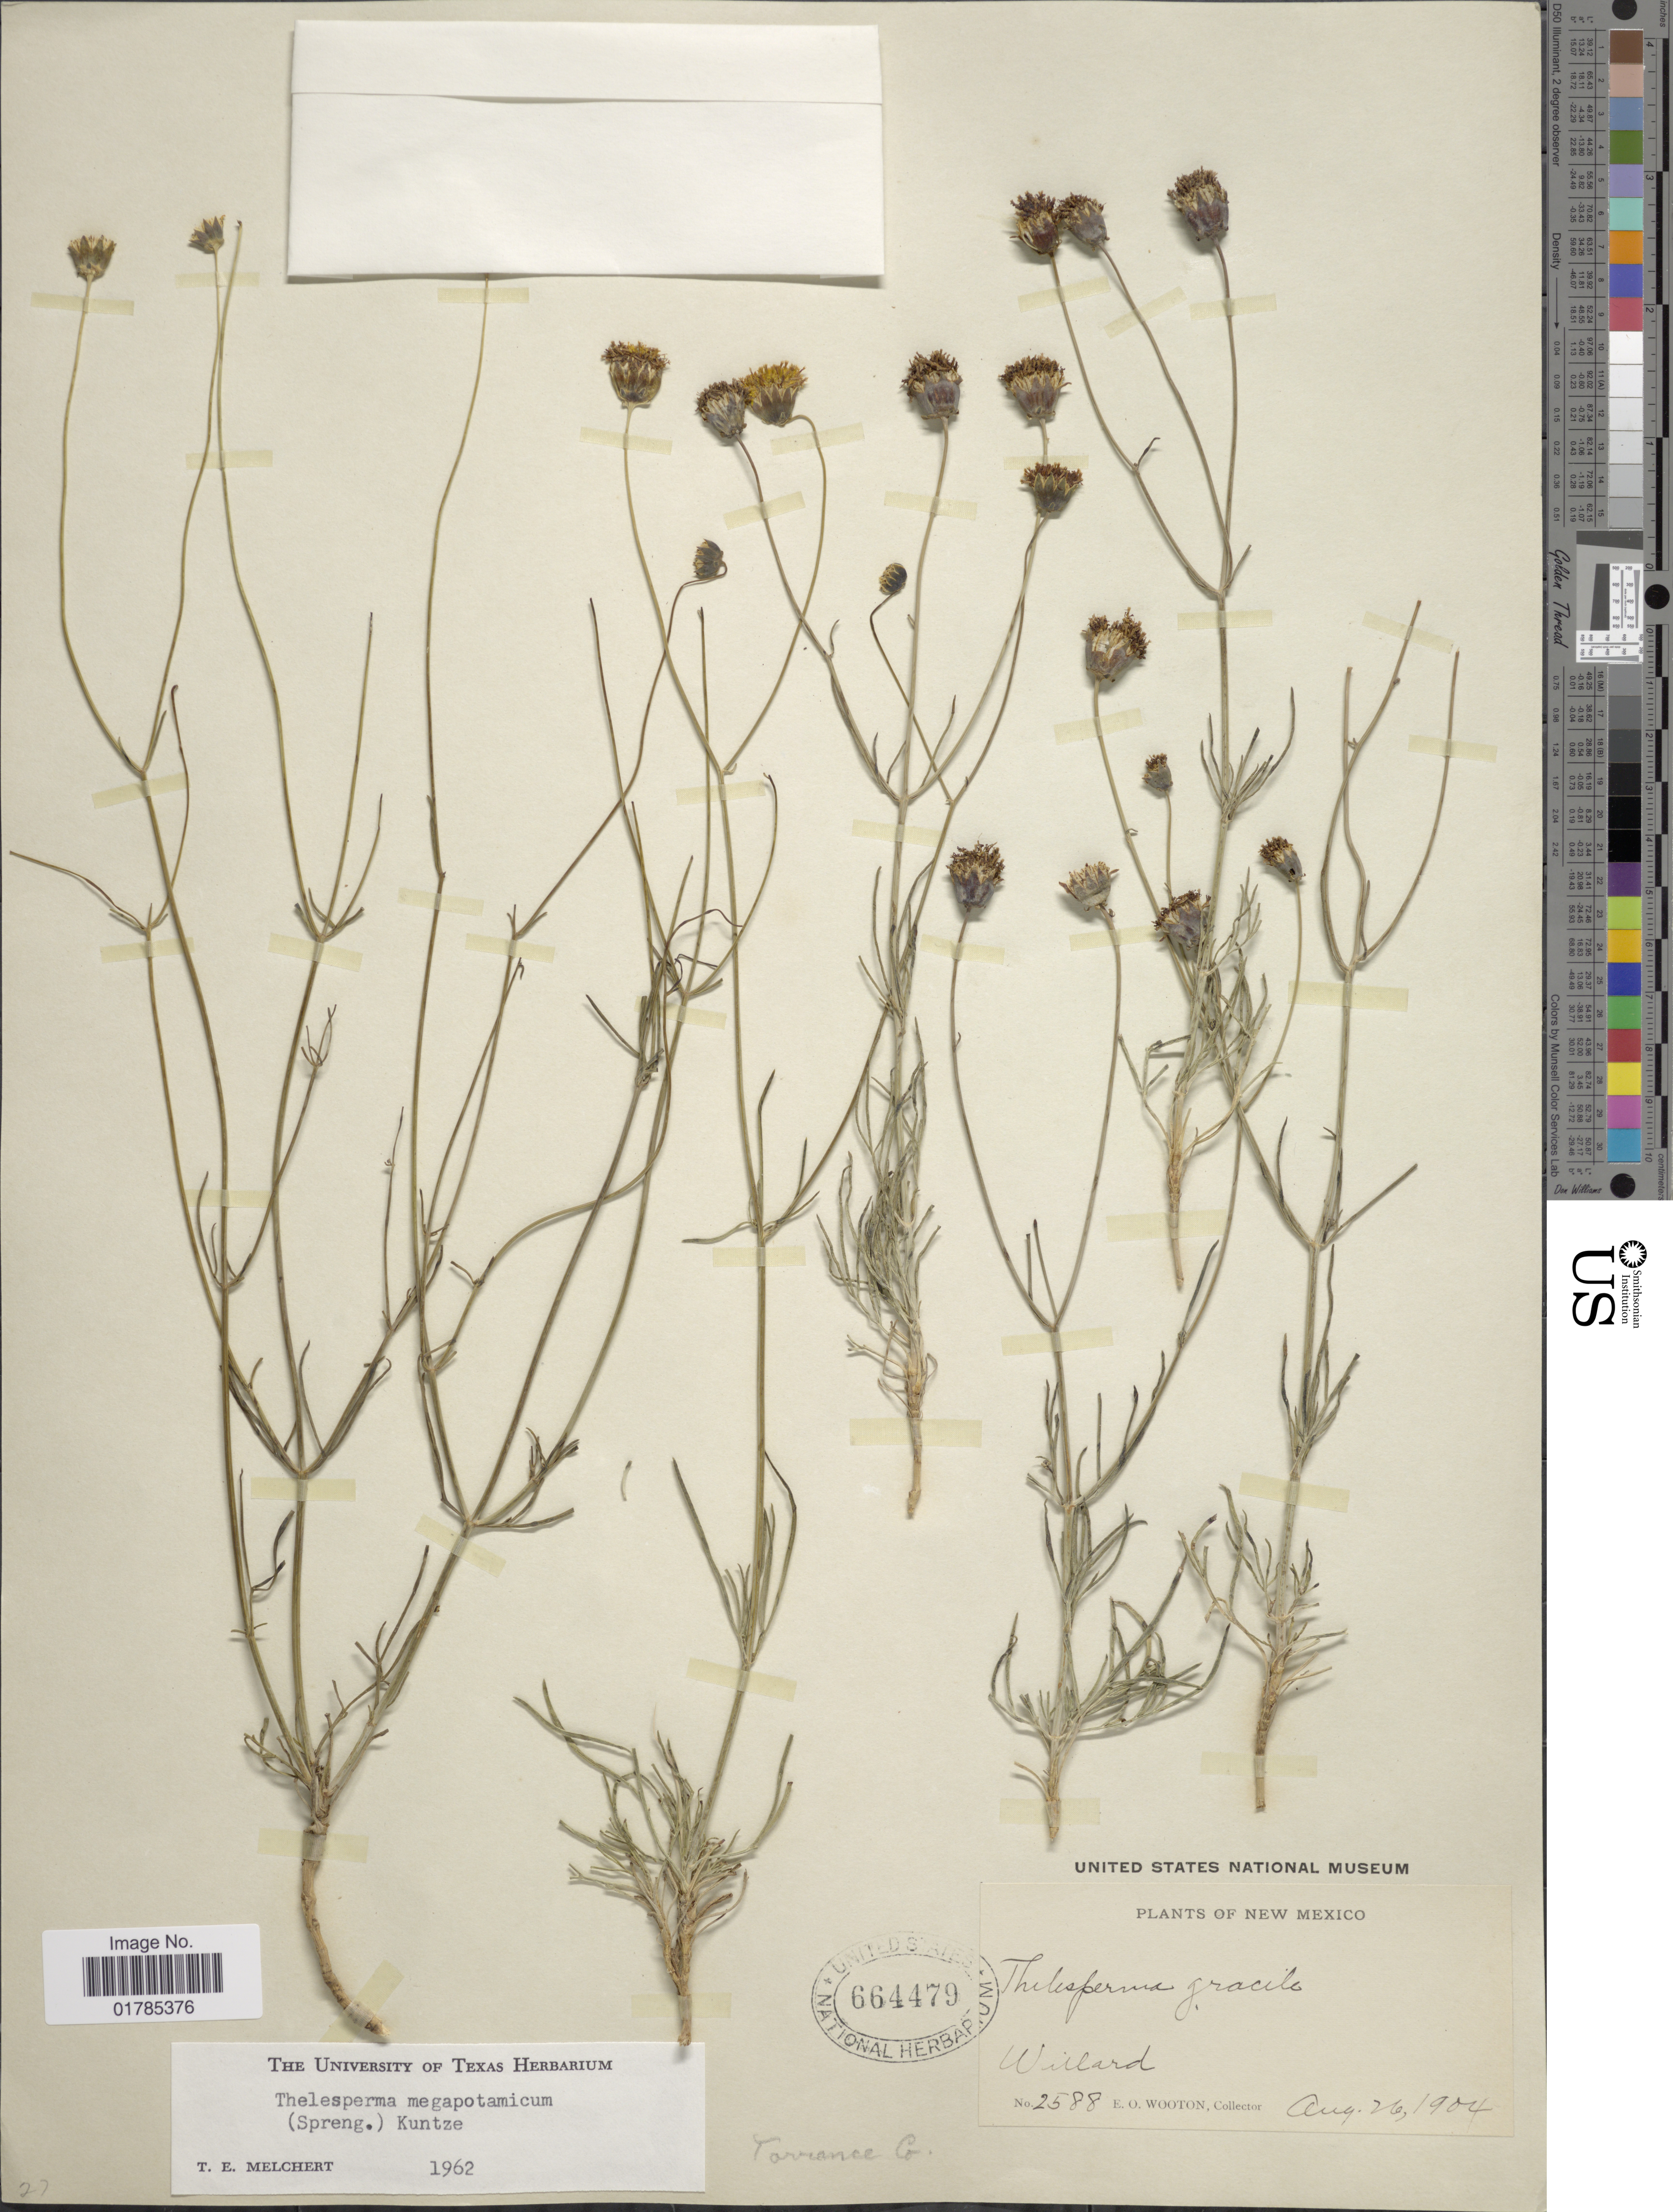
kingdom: Plantae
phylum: Tracheophyta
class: Magnoliopsida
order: Asterales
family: Asteraceae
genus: Thelesperma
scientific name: Thelesperma megapotamicum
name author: (Spreng.) Herter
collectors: E. O. Wooton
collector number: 2588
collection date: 1904-08-26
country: United States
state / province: New Mexico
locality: Willard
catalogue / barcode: US 664479